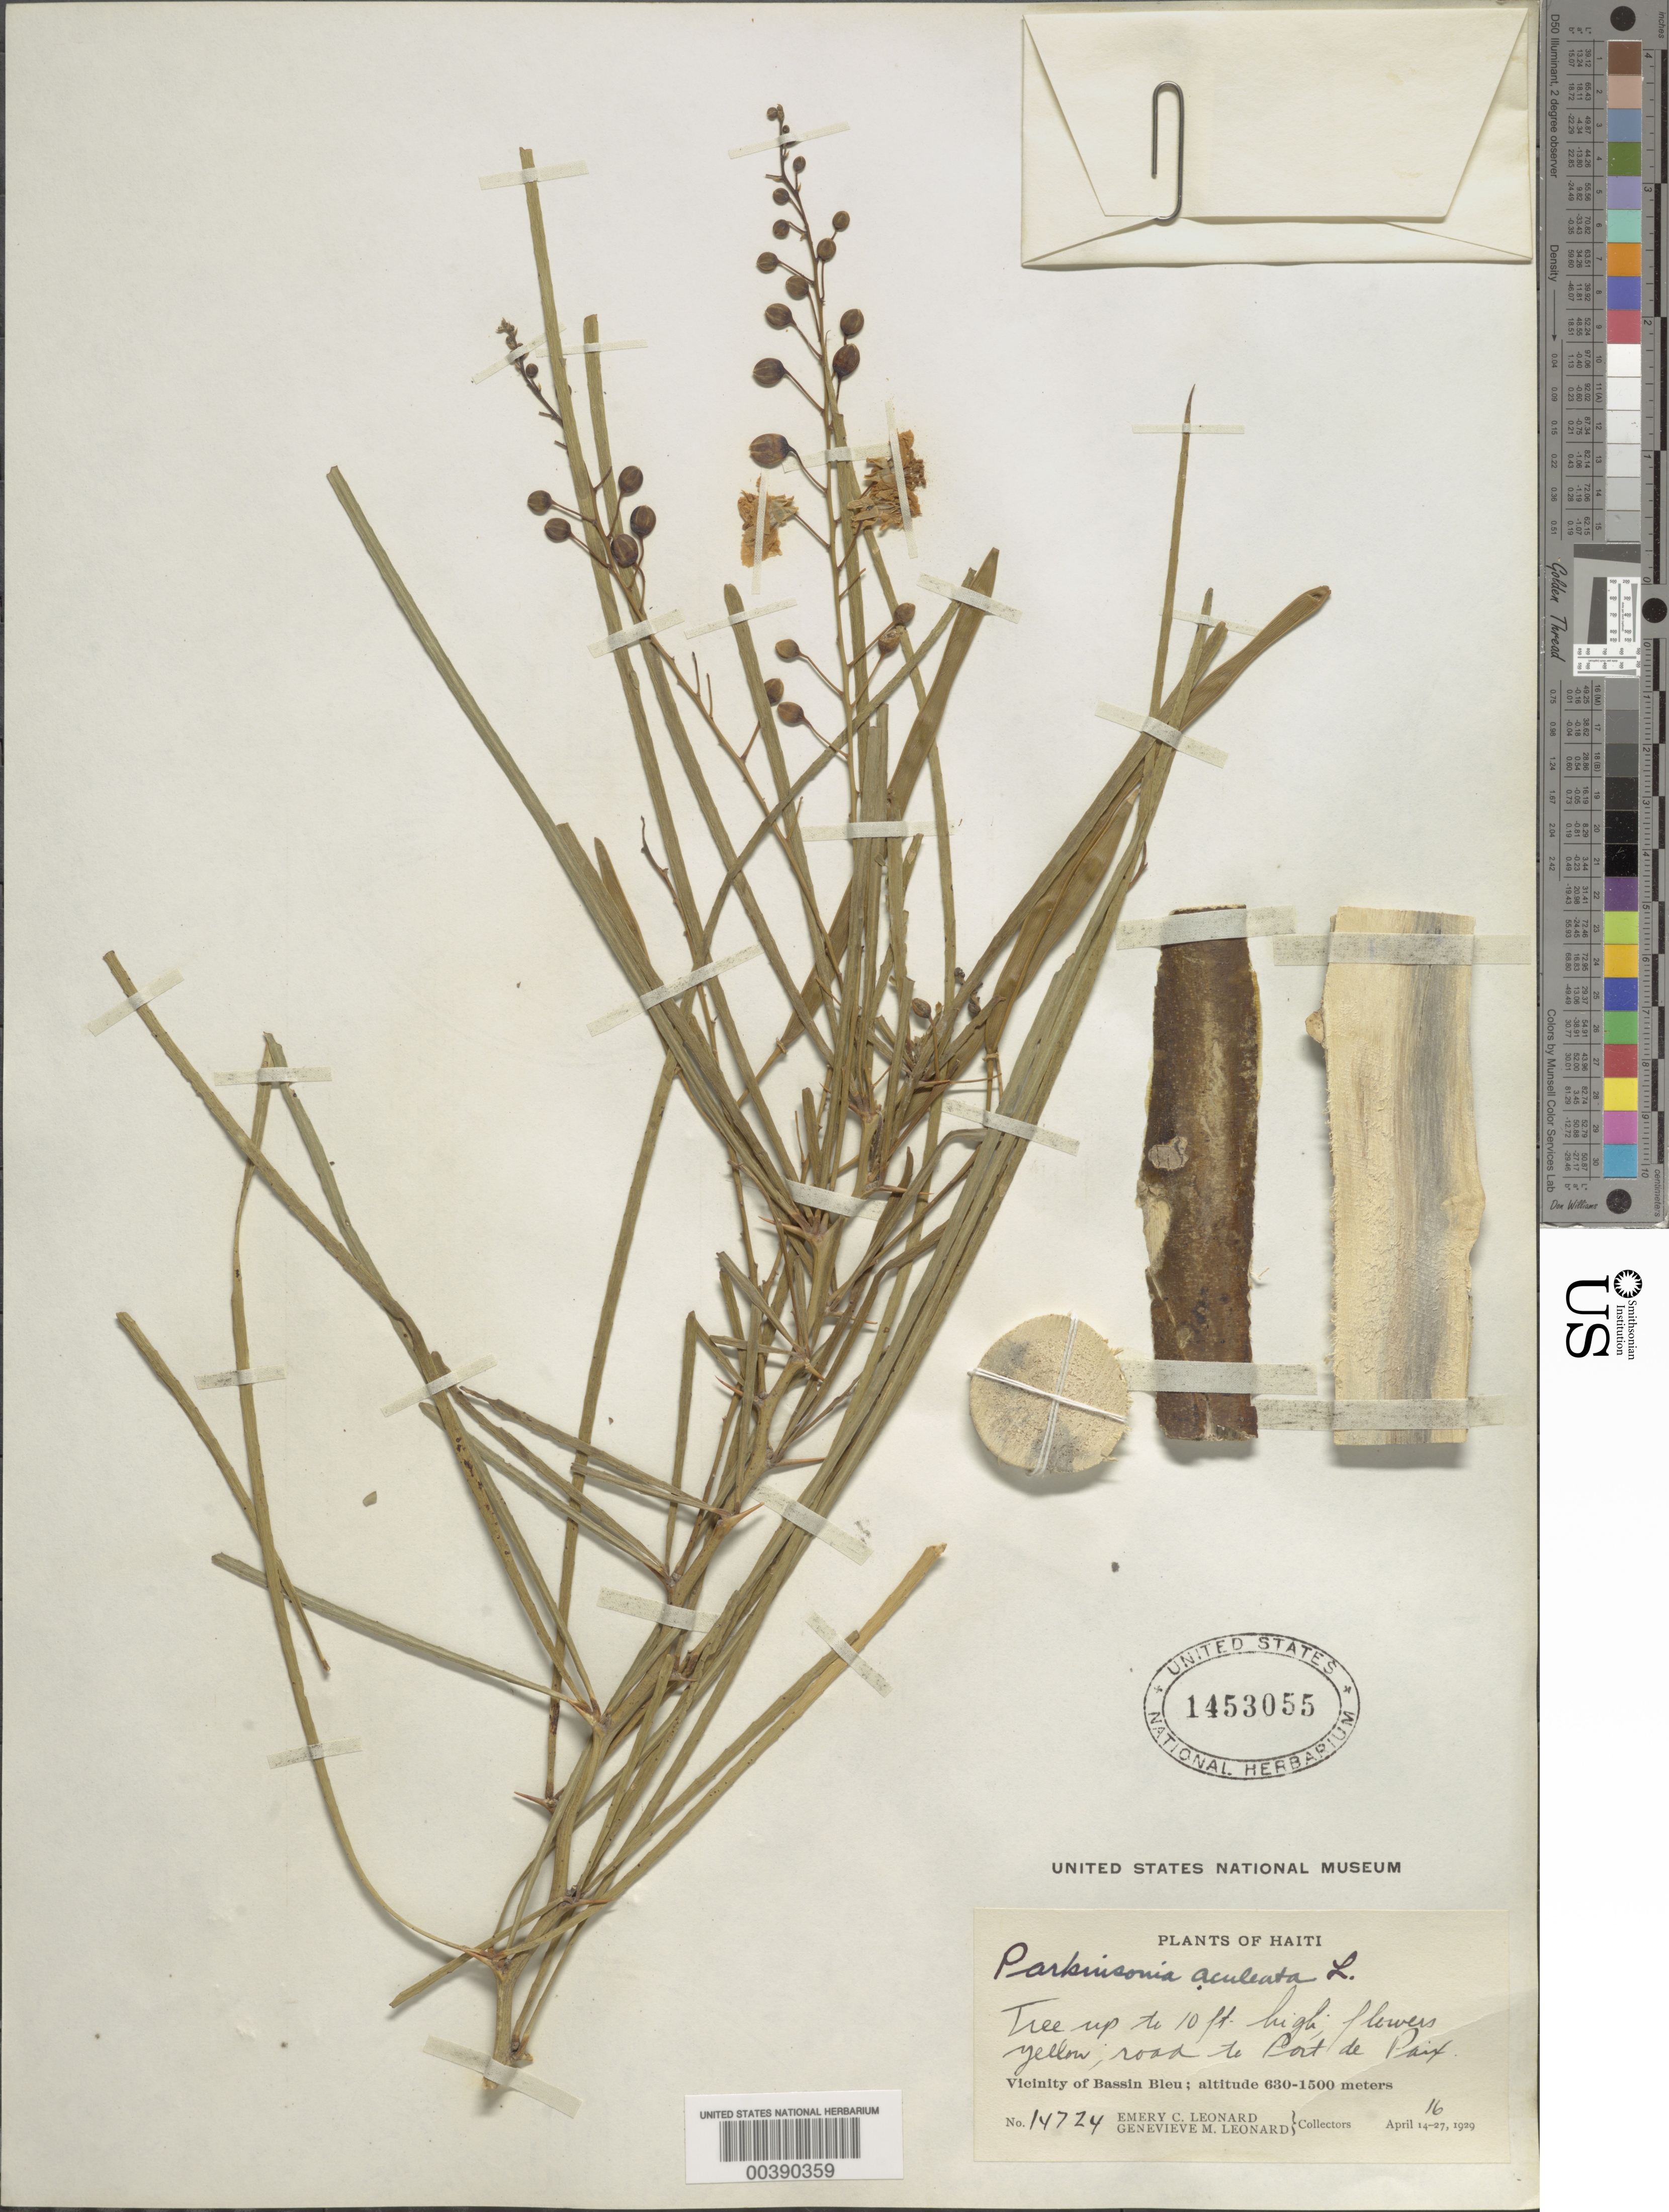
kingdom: Plantae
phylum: Tracheophyta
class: Magnoliopsida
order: Fabales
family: Fabaceae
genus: Parkinsonia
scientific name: Parkinsonia aculeata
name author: L.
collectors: E. C. Leonard & G. M. Leonard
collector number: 14724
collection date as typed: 16 Apr 1929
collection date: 1929-04-16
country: Haiti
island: Hispaniola Island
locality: Vicinity of bassin bleu; road to port de paix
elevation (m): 630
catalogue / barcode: US 1453055